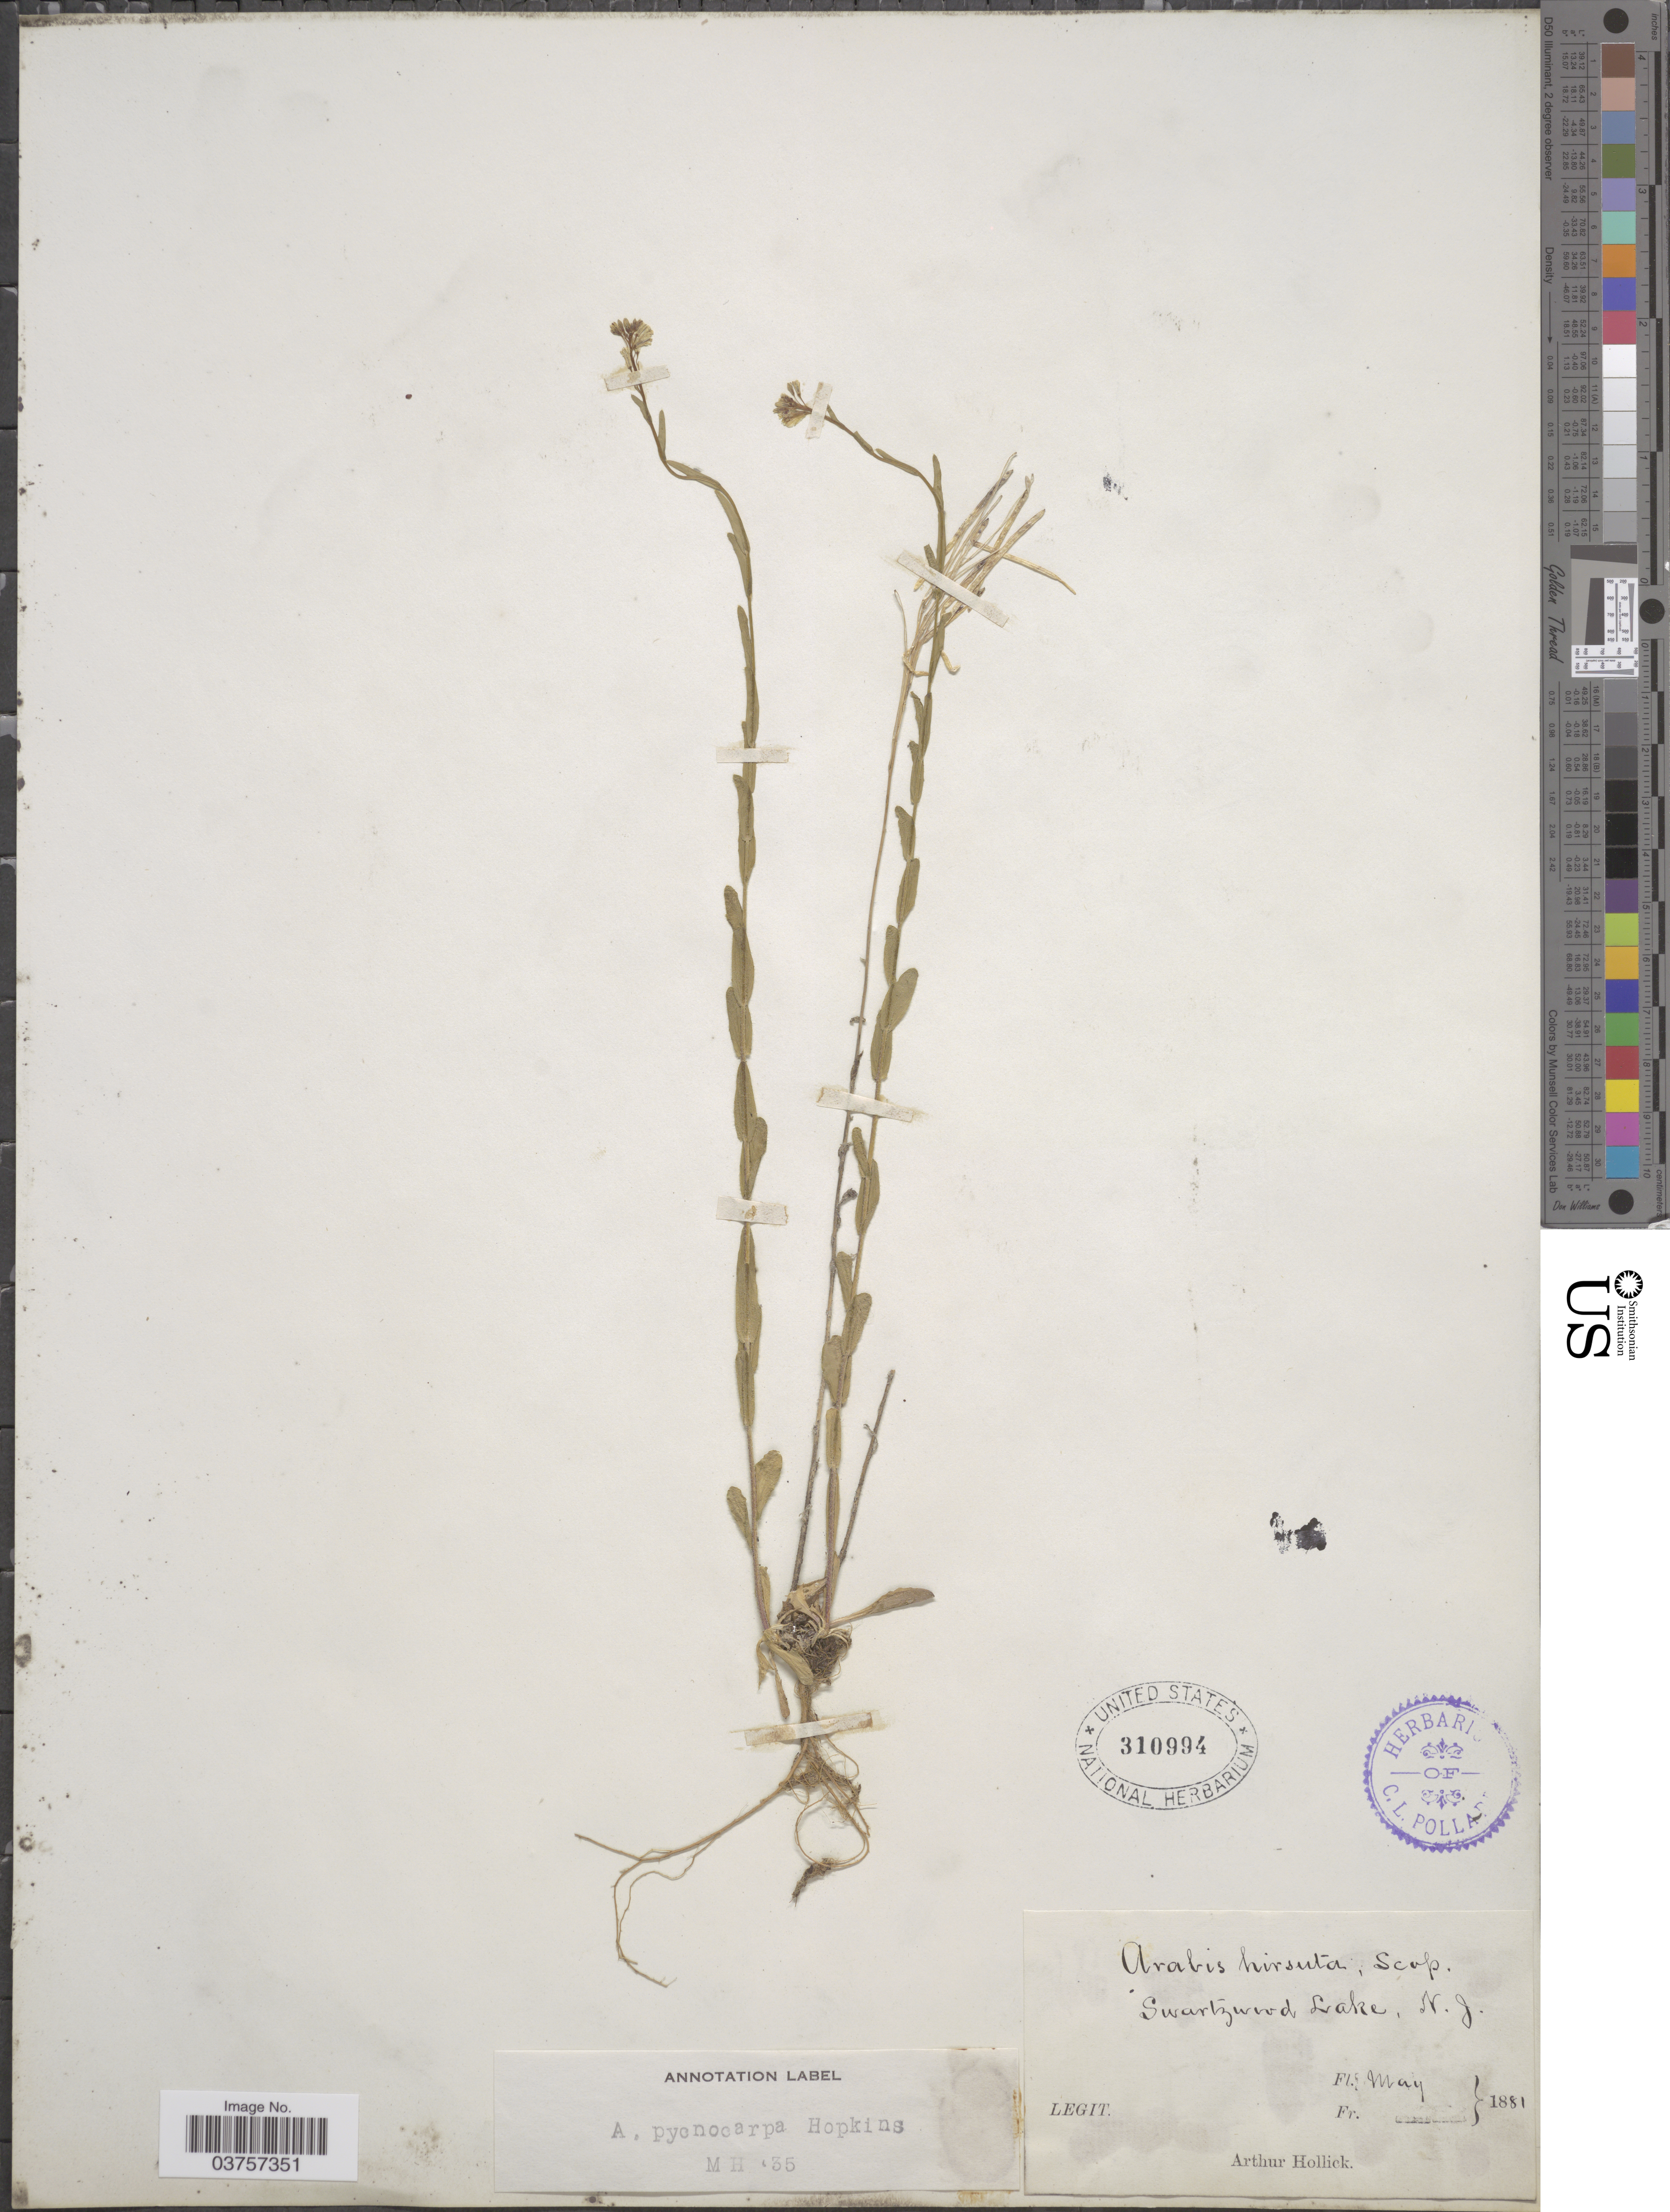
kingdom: Plantae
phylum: Tracheophyta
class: Magnoliopsida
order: Brassicales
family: Brassicaceae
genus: Arabis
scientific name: Arabis hirsuta var. pycnocarpa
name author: M. Hopkins & Rollins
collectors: A. Hollick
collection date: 1881-05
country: United States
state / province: New Jersey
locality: Swartzwood Lake.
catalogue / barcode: US 310994